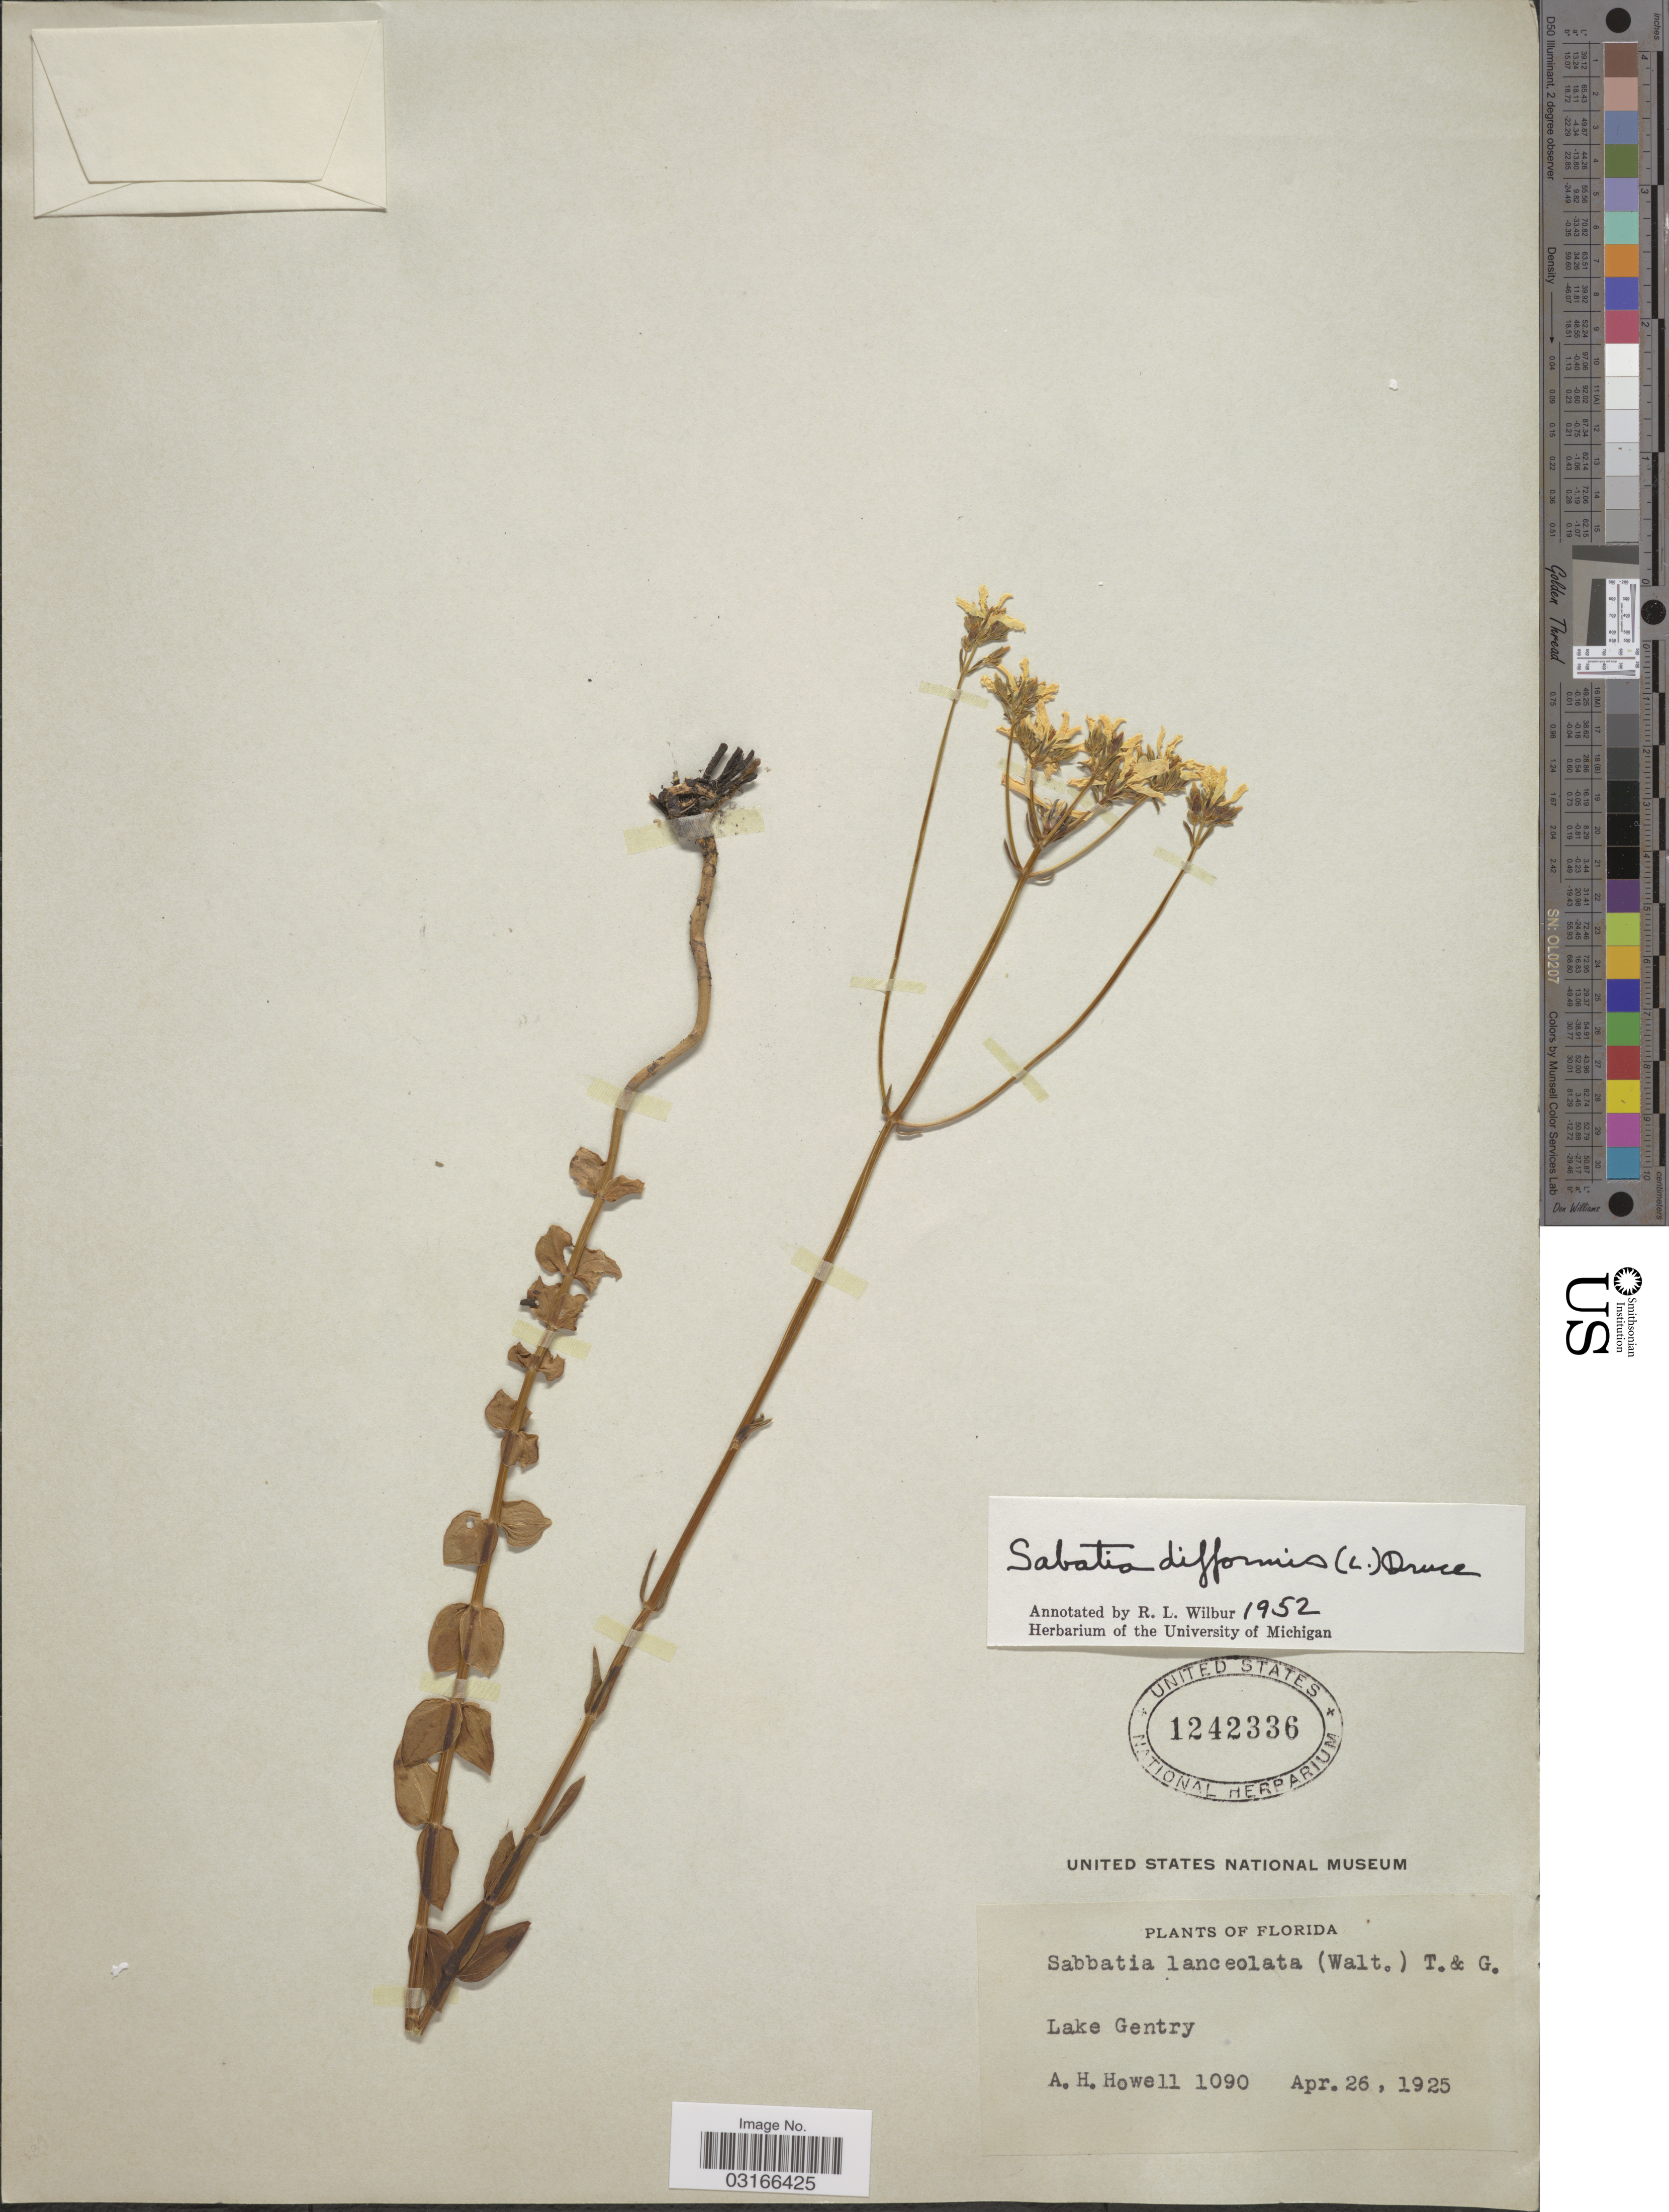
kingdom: Plantae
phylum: Tracheophyta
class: Magnoliopsida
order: Gentianales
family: Gentianaceae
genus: Sabatia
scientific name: Sabatia difformis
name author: (L.) Druce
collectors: A. Howell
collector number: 1090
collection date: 1925-04-26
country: United States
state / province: Florida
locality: Lake Gentry.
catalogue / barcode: US 1242336